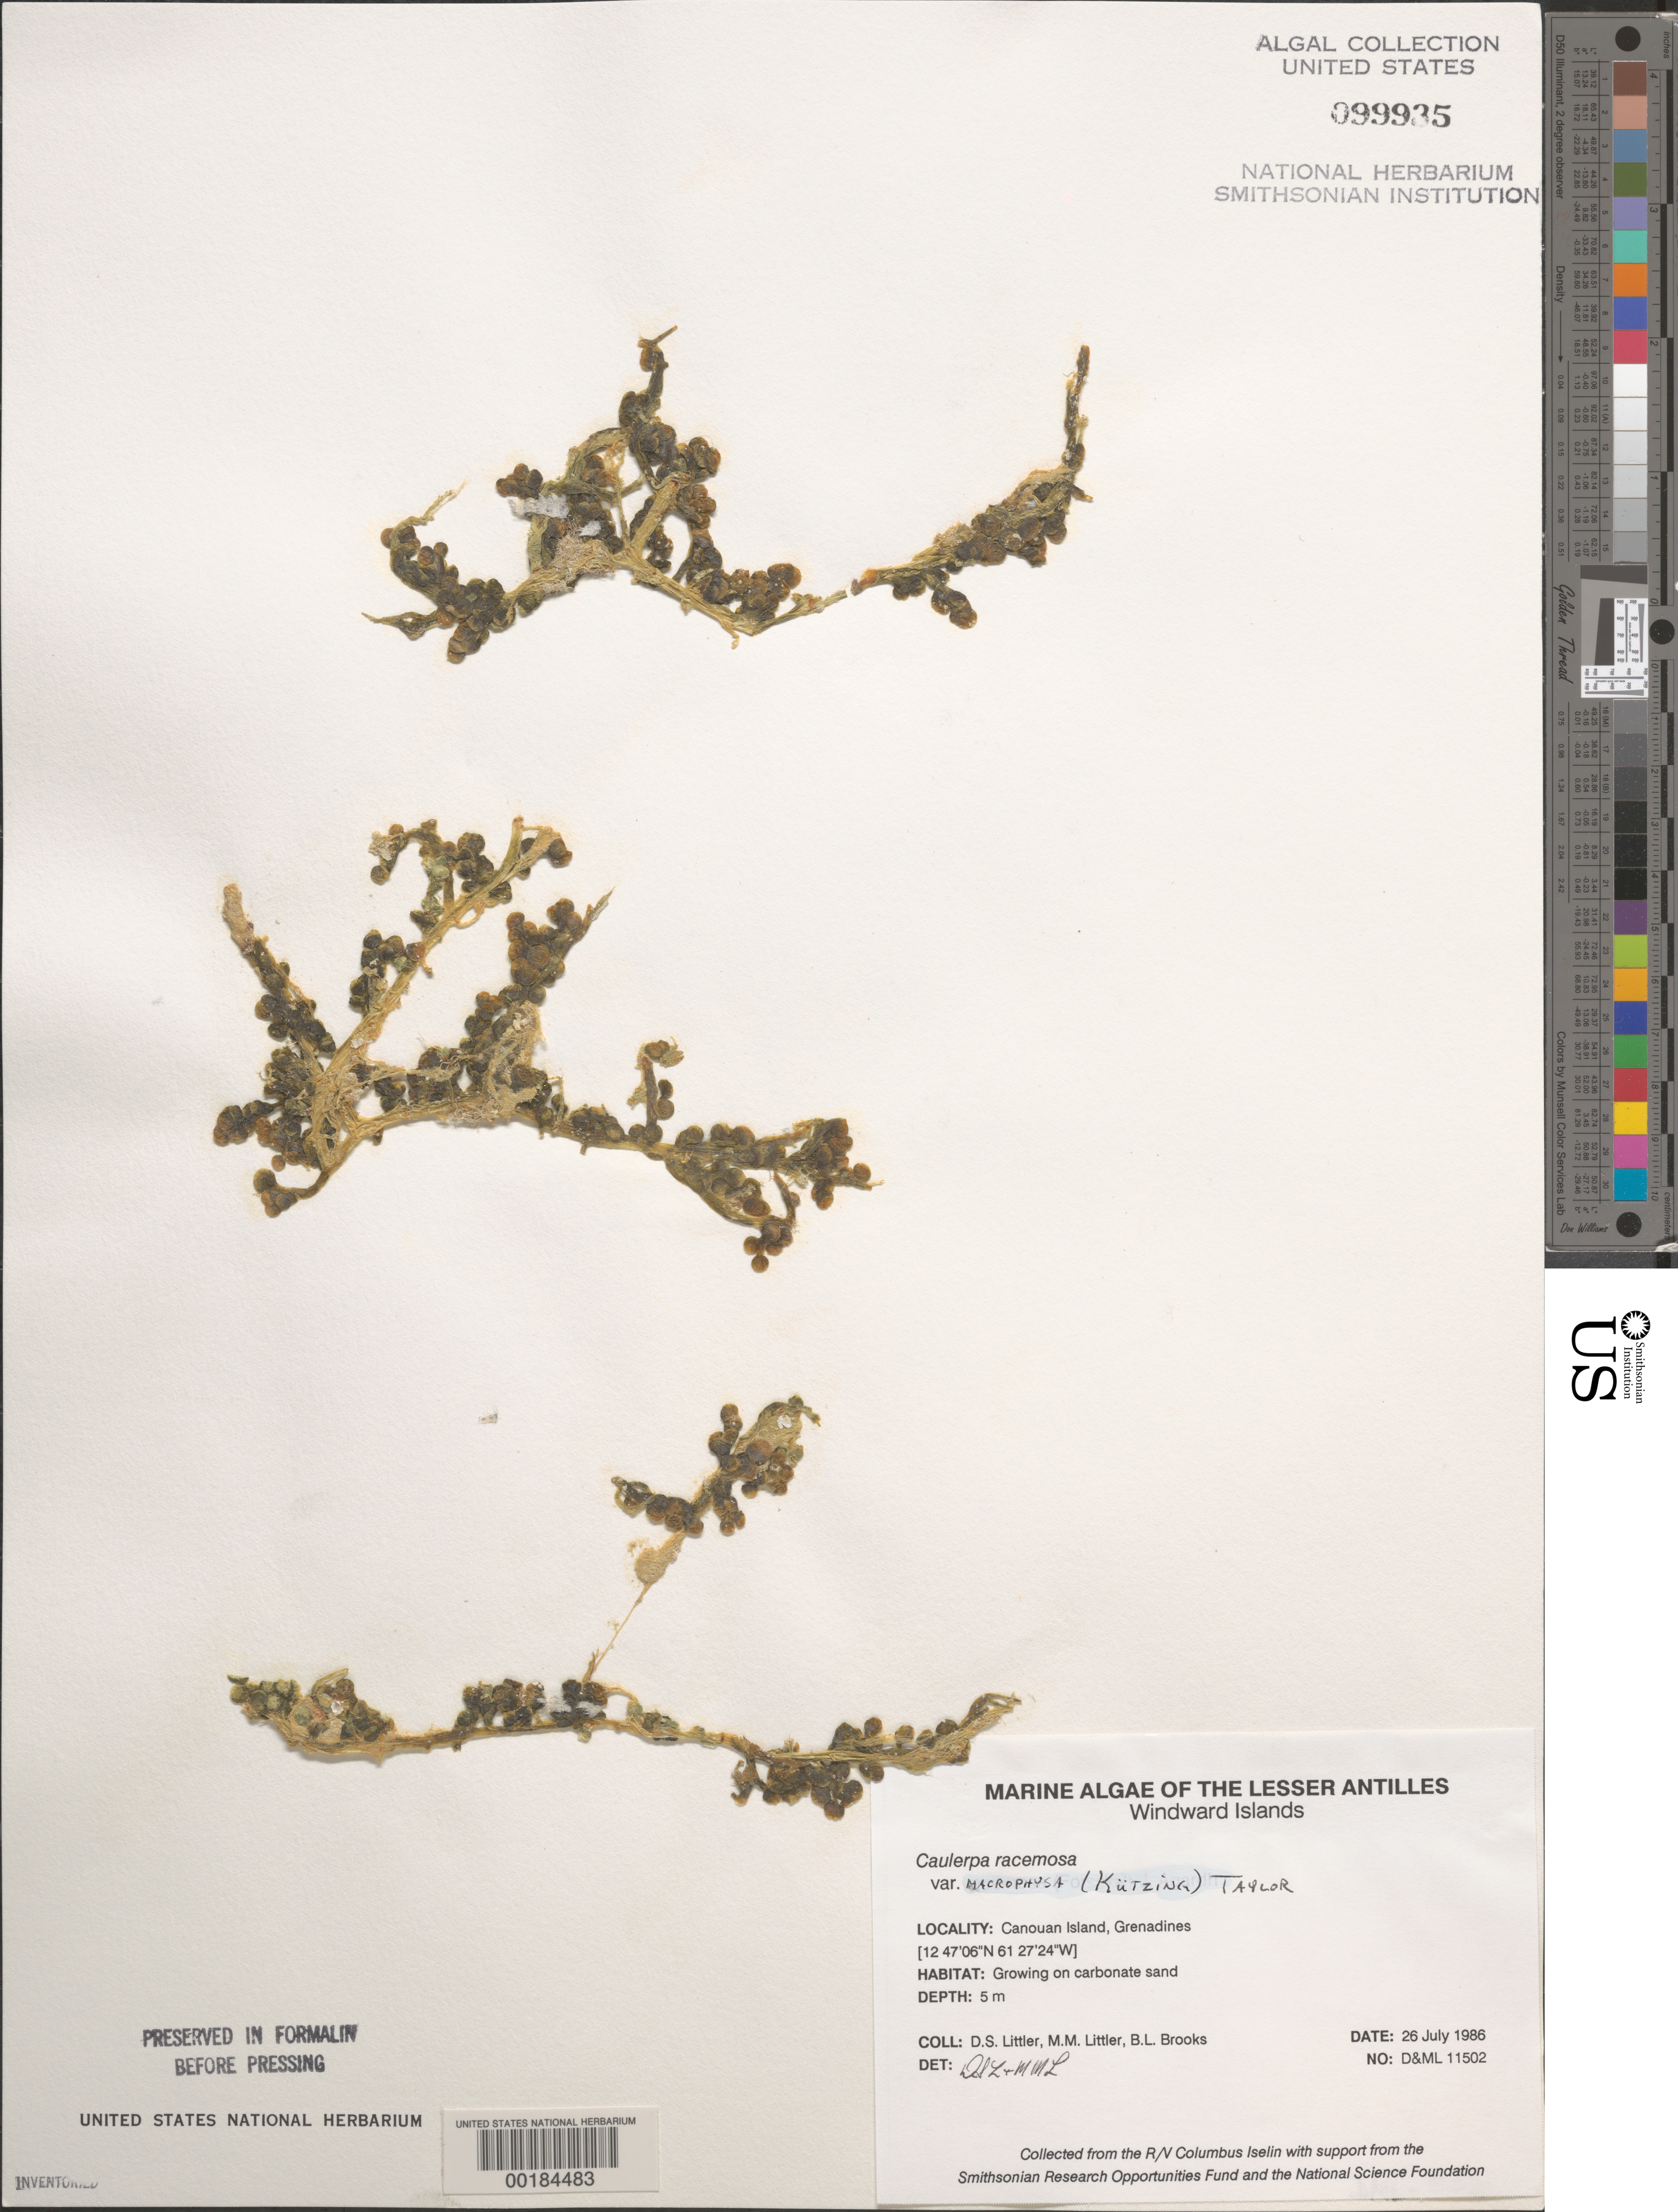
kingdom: Plantae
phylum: Chlorophyta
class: Ulvophyceae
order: Bryopsidales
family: Caulerpaceae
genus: Caulerpa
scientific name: Caulerpa racemosa var. macrophysa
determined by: Littler, D. S.; Littler, M. M.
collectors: D. S. Littler, M. M. Littler & B. Brooks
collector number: D&ML 11502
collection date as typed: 26 Jul 1986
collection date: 1986-07-26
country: St. Vincent - Grenadines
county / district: Grenadines Parish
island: Canouan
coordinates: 12 47' 06" N, 61 27' 24" W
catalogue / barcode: US 99935